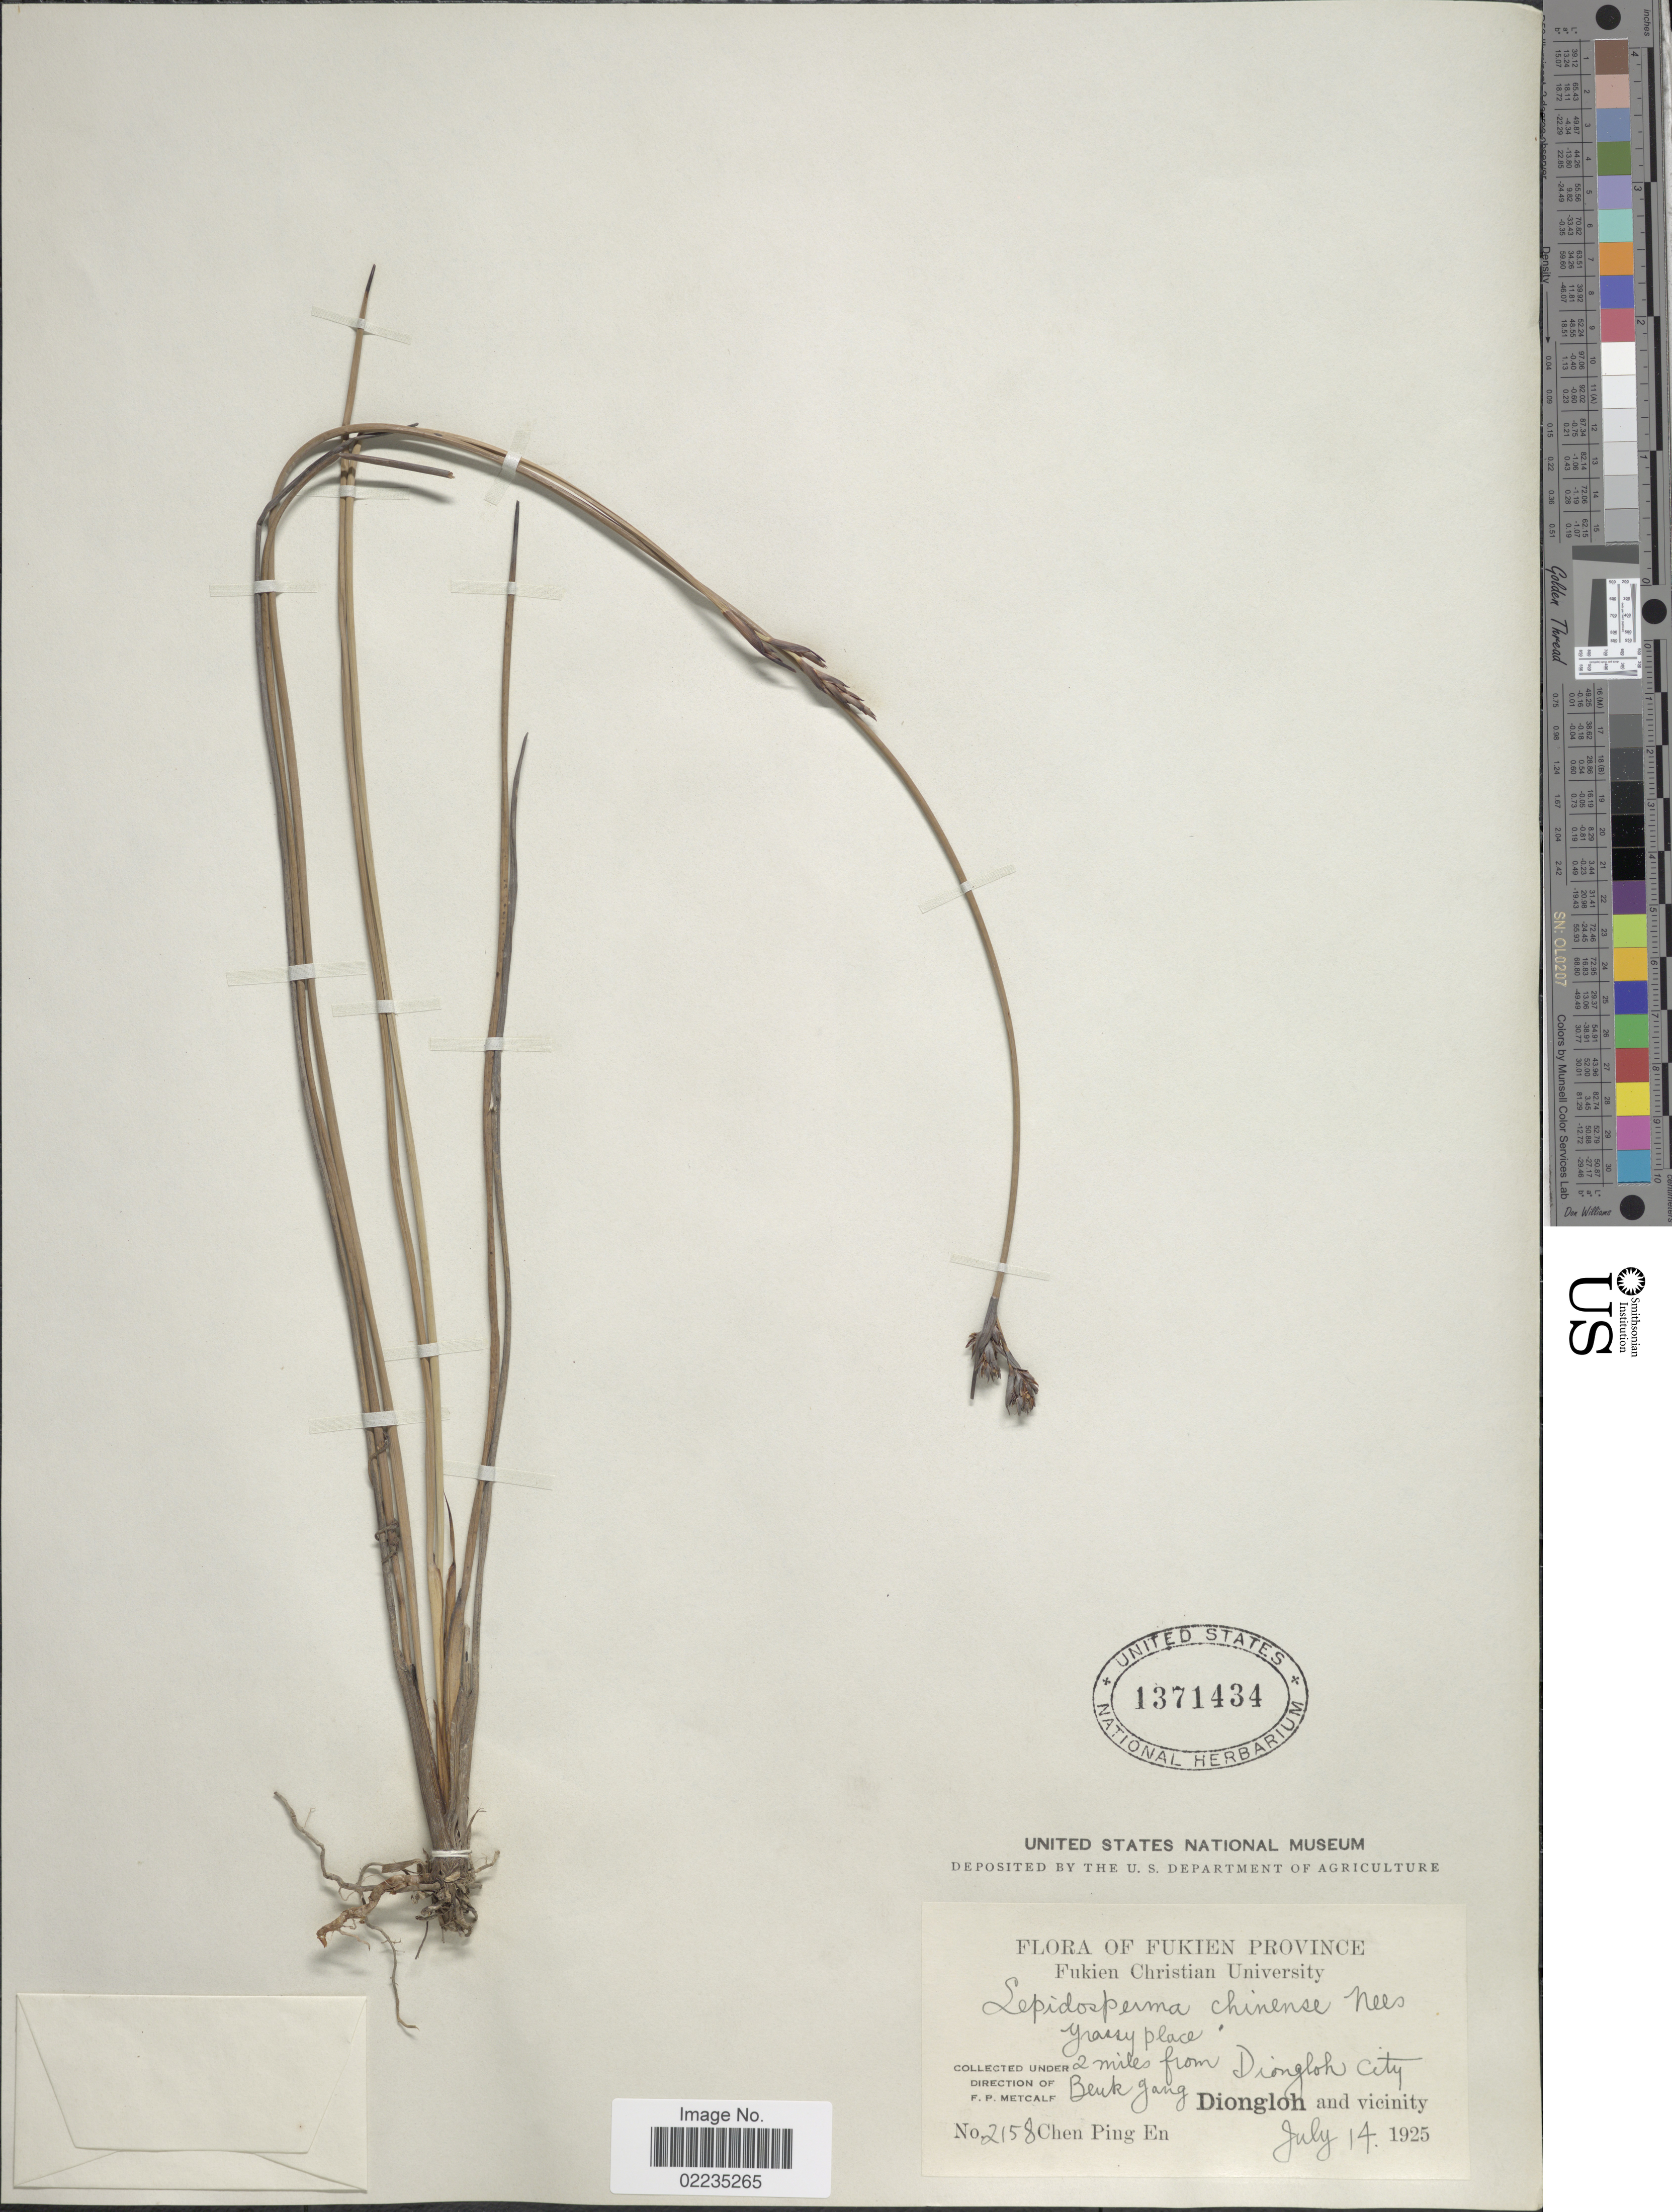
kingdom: Plantae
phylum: Tracheophyta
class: Liliopsida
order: Poales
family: Cyperaceae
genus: Lepidosperma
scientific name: Lepidosperma chinense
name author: Nees & Meyen ex Kunth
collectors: C. Ping En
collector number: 2158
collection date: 1925-07-14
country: China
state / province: Fujian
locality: Fukien Province, 2 miles from Diongloh City, Diongloh and vicinity, Beuk Gang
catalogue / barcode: US 1371434